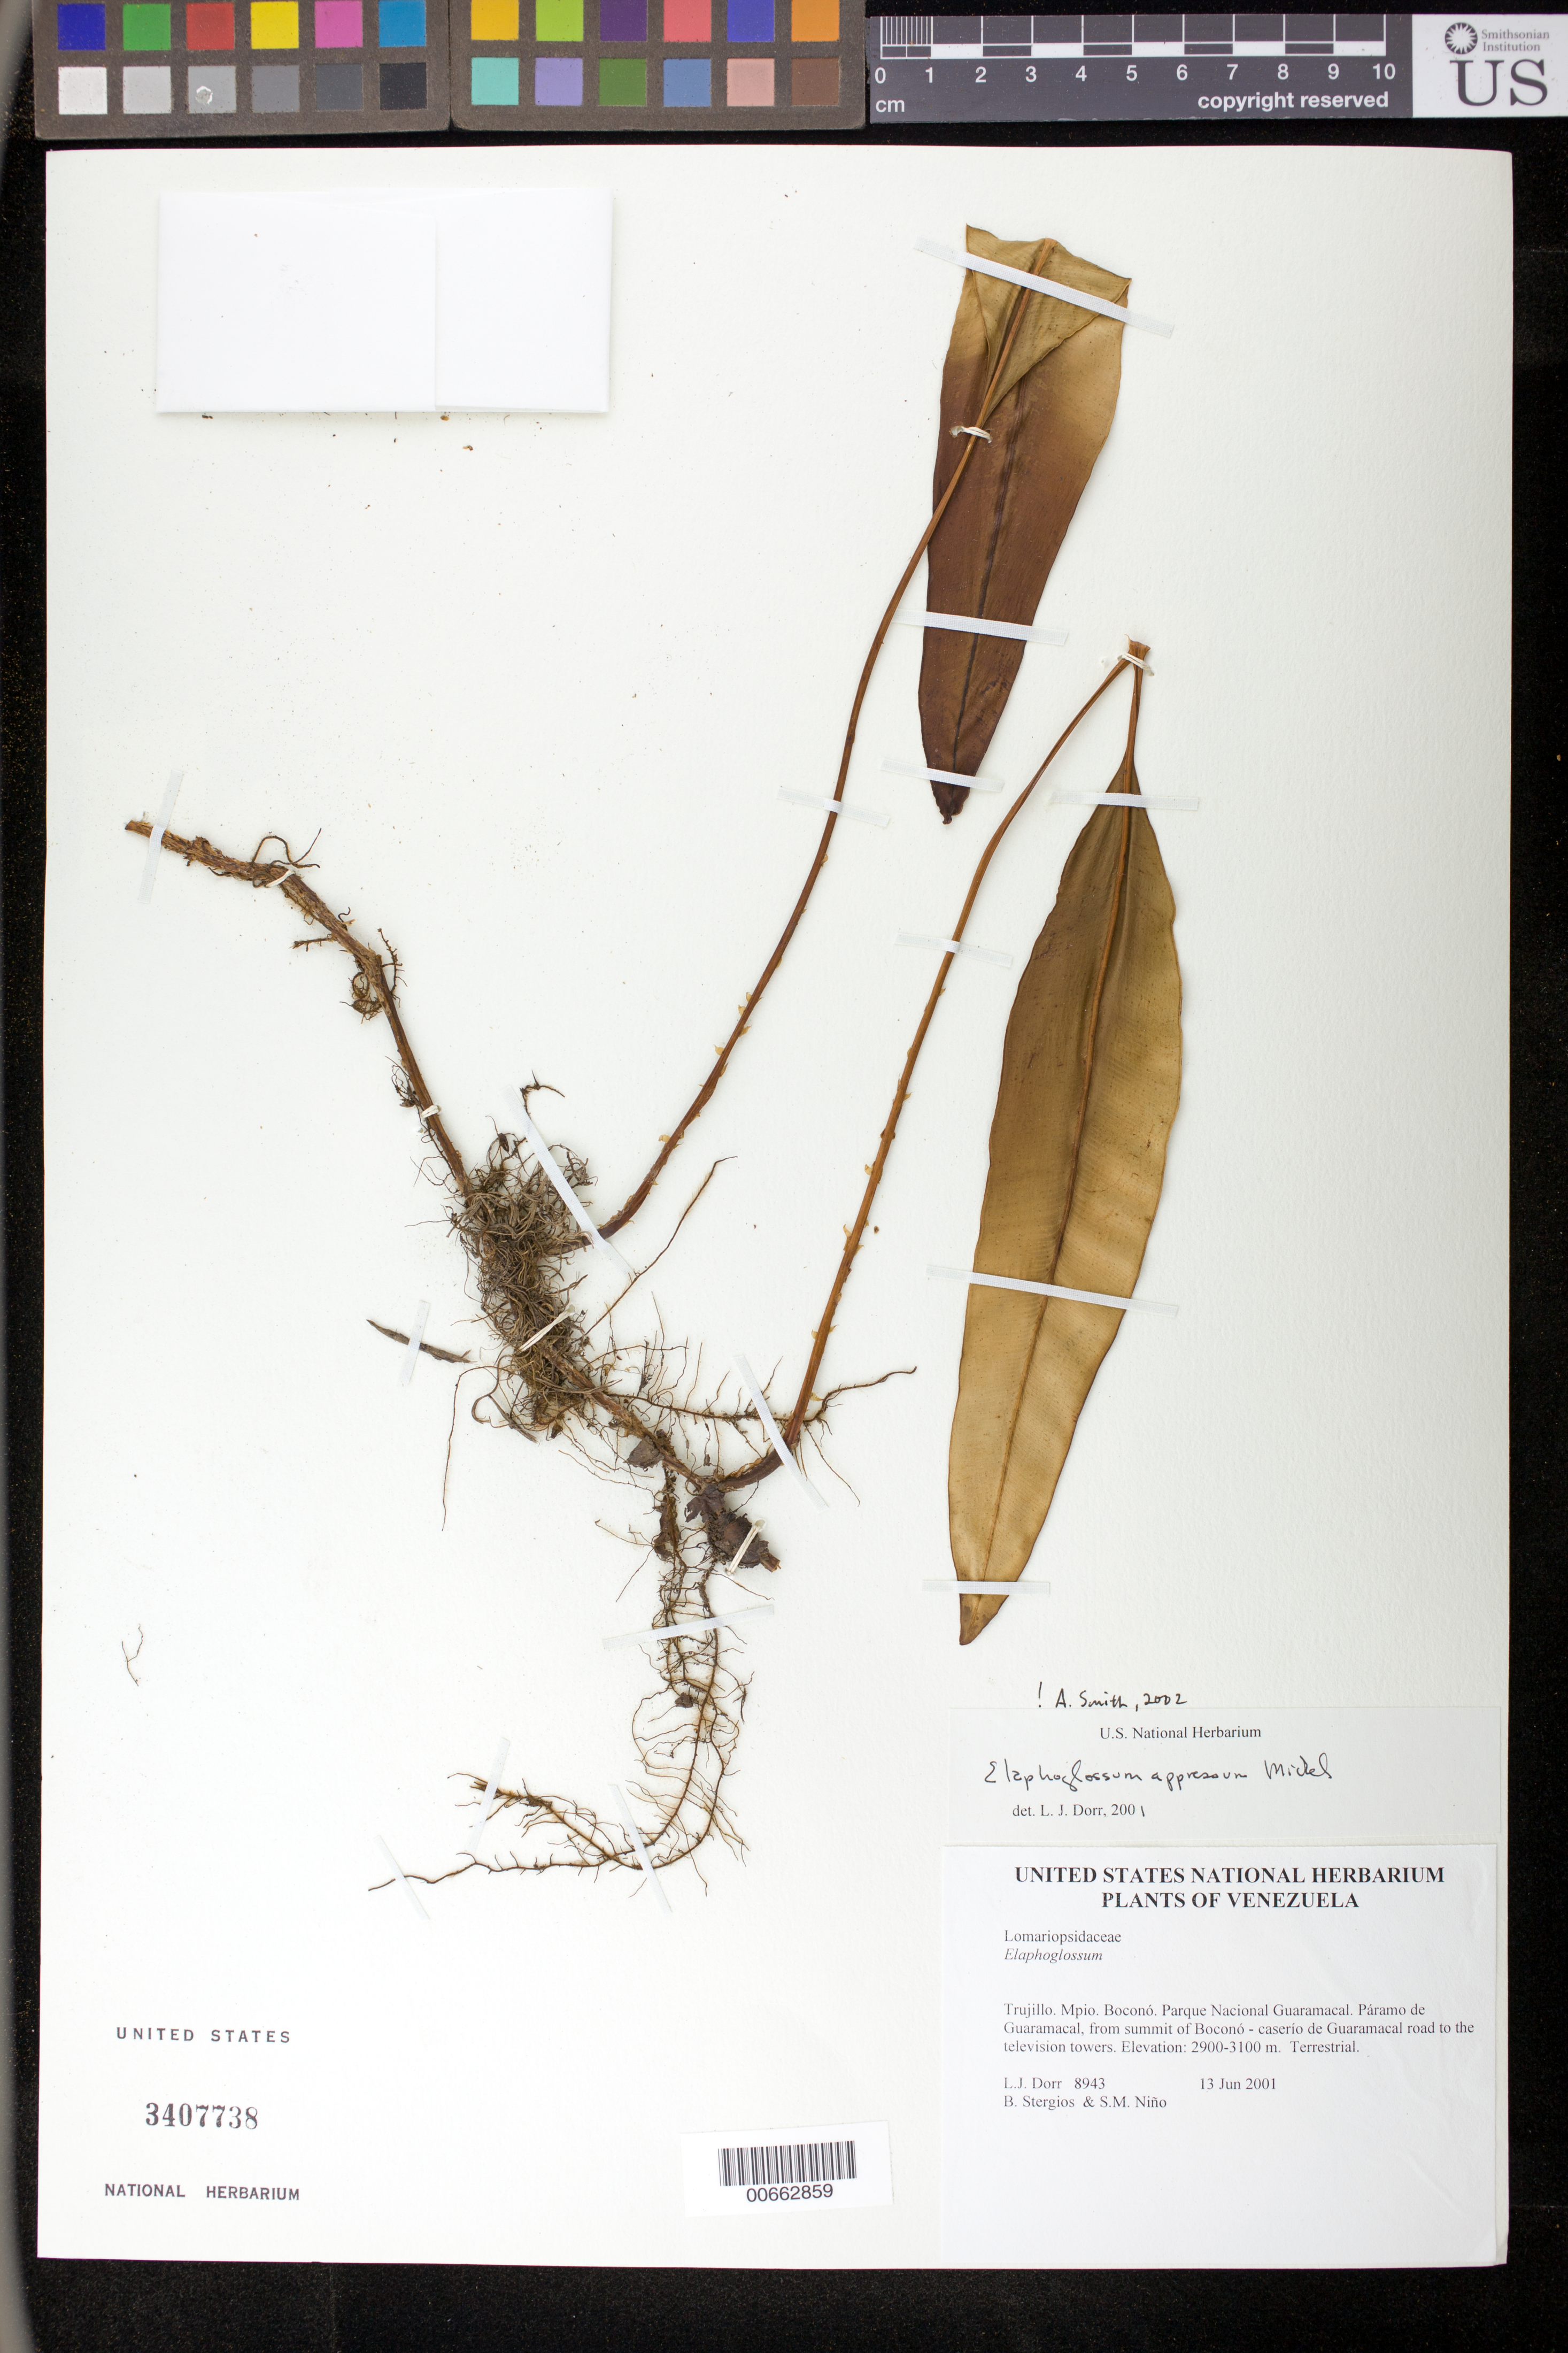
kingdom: Plantae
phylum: Tracheophyta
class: Polypodiopsida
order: Polypodiales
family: Dryopteridaceae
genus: Elaphoglossum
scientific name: Elaphoglossum appressum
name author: Mickel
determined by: Dorr, L. J., (BOT), Smithsonian Institution - National Museum of Natural History (UNITED STATES)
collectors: L. J. Dorr, B. G. Stergios & S. M. Niño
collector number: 8943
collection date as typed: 13 Jun 2001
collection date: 2001-06-13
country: Venezuela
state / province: Trujillo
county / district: Boconó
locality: Parque Nacional Guaramacal. Páramo de Guaramacal, from summit of Boconó-caserío de Guaramacal road to the television towers.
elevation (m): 2900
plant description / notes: PORT, US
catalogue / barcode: US 3407738